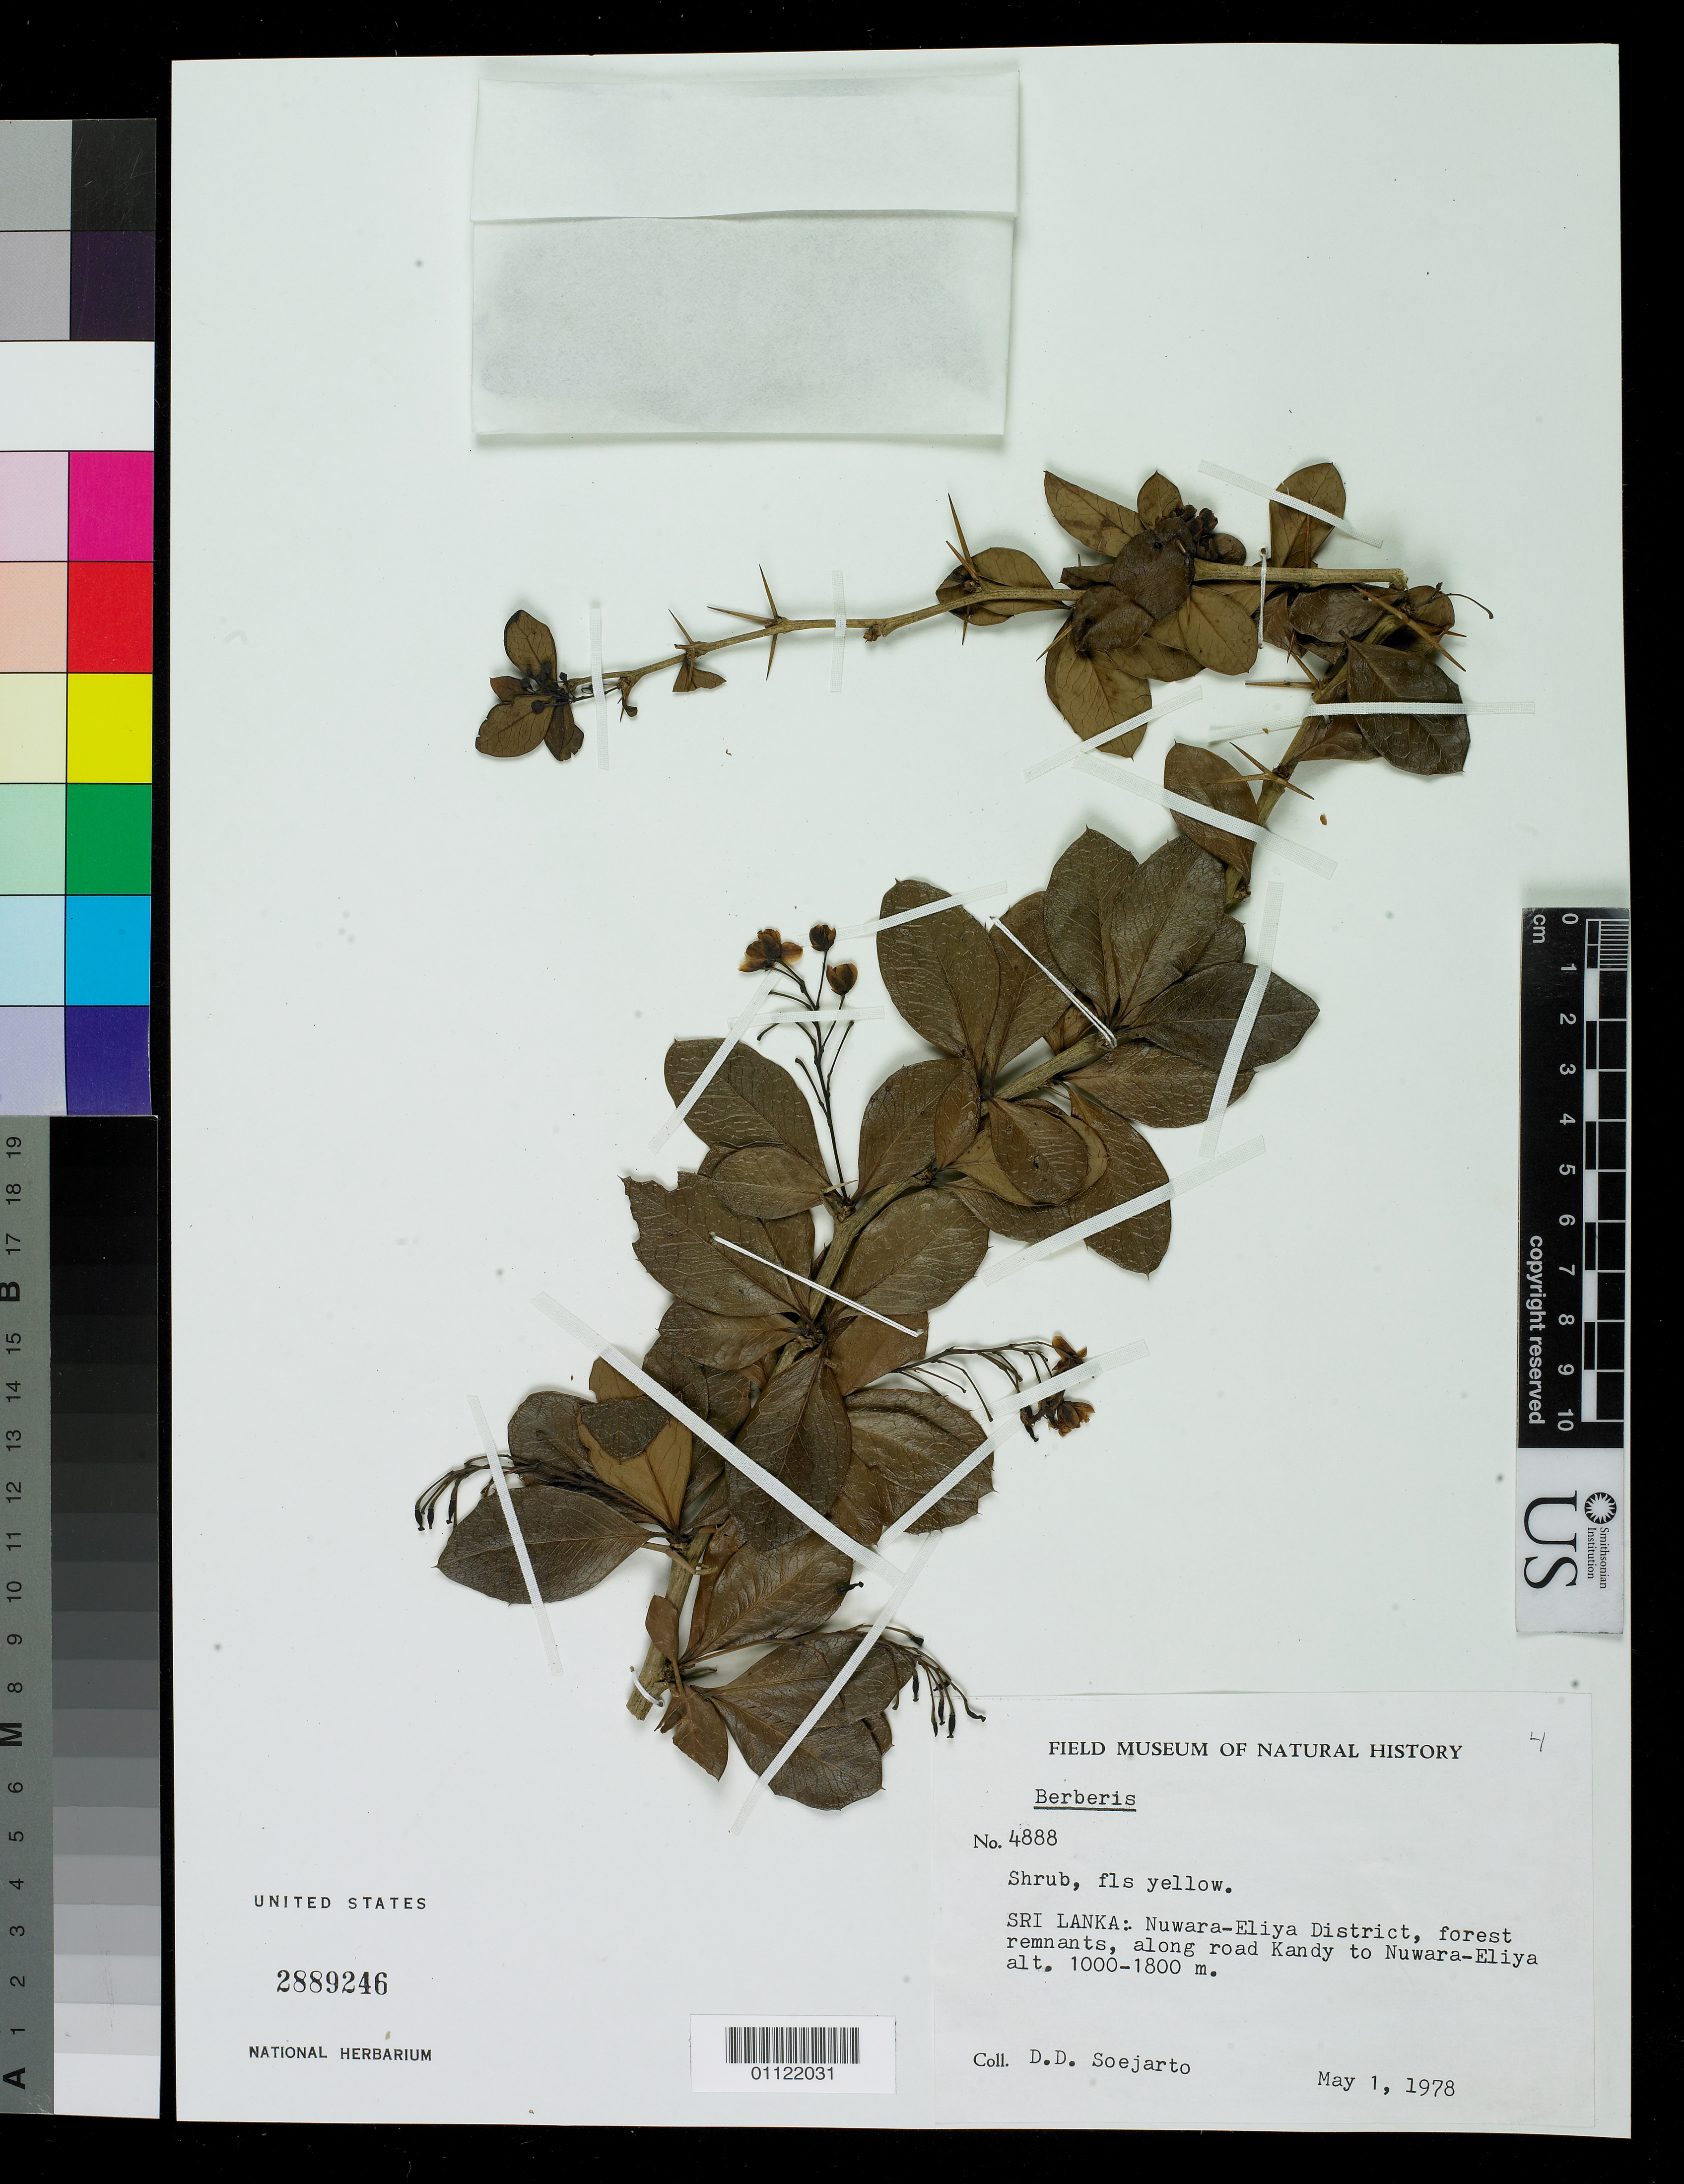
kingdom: Plantae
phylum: Tracheophyta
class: Magnoliopsida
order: Ranunculales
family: Berberidaceae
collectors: D. D. Soejarto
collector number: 4888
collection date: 1978-05-01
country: Sri Lanka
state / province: Central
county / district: Nuwara Eliya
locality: Along road Kandy to Nuwara-Eliya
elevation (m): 1000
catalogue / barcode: US 2889246